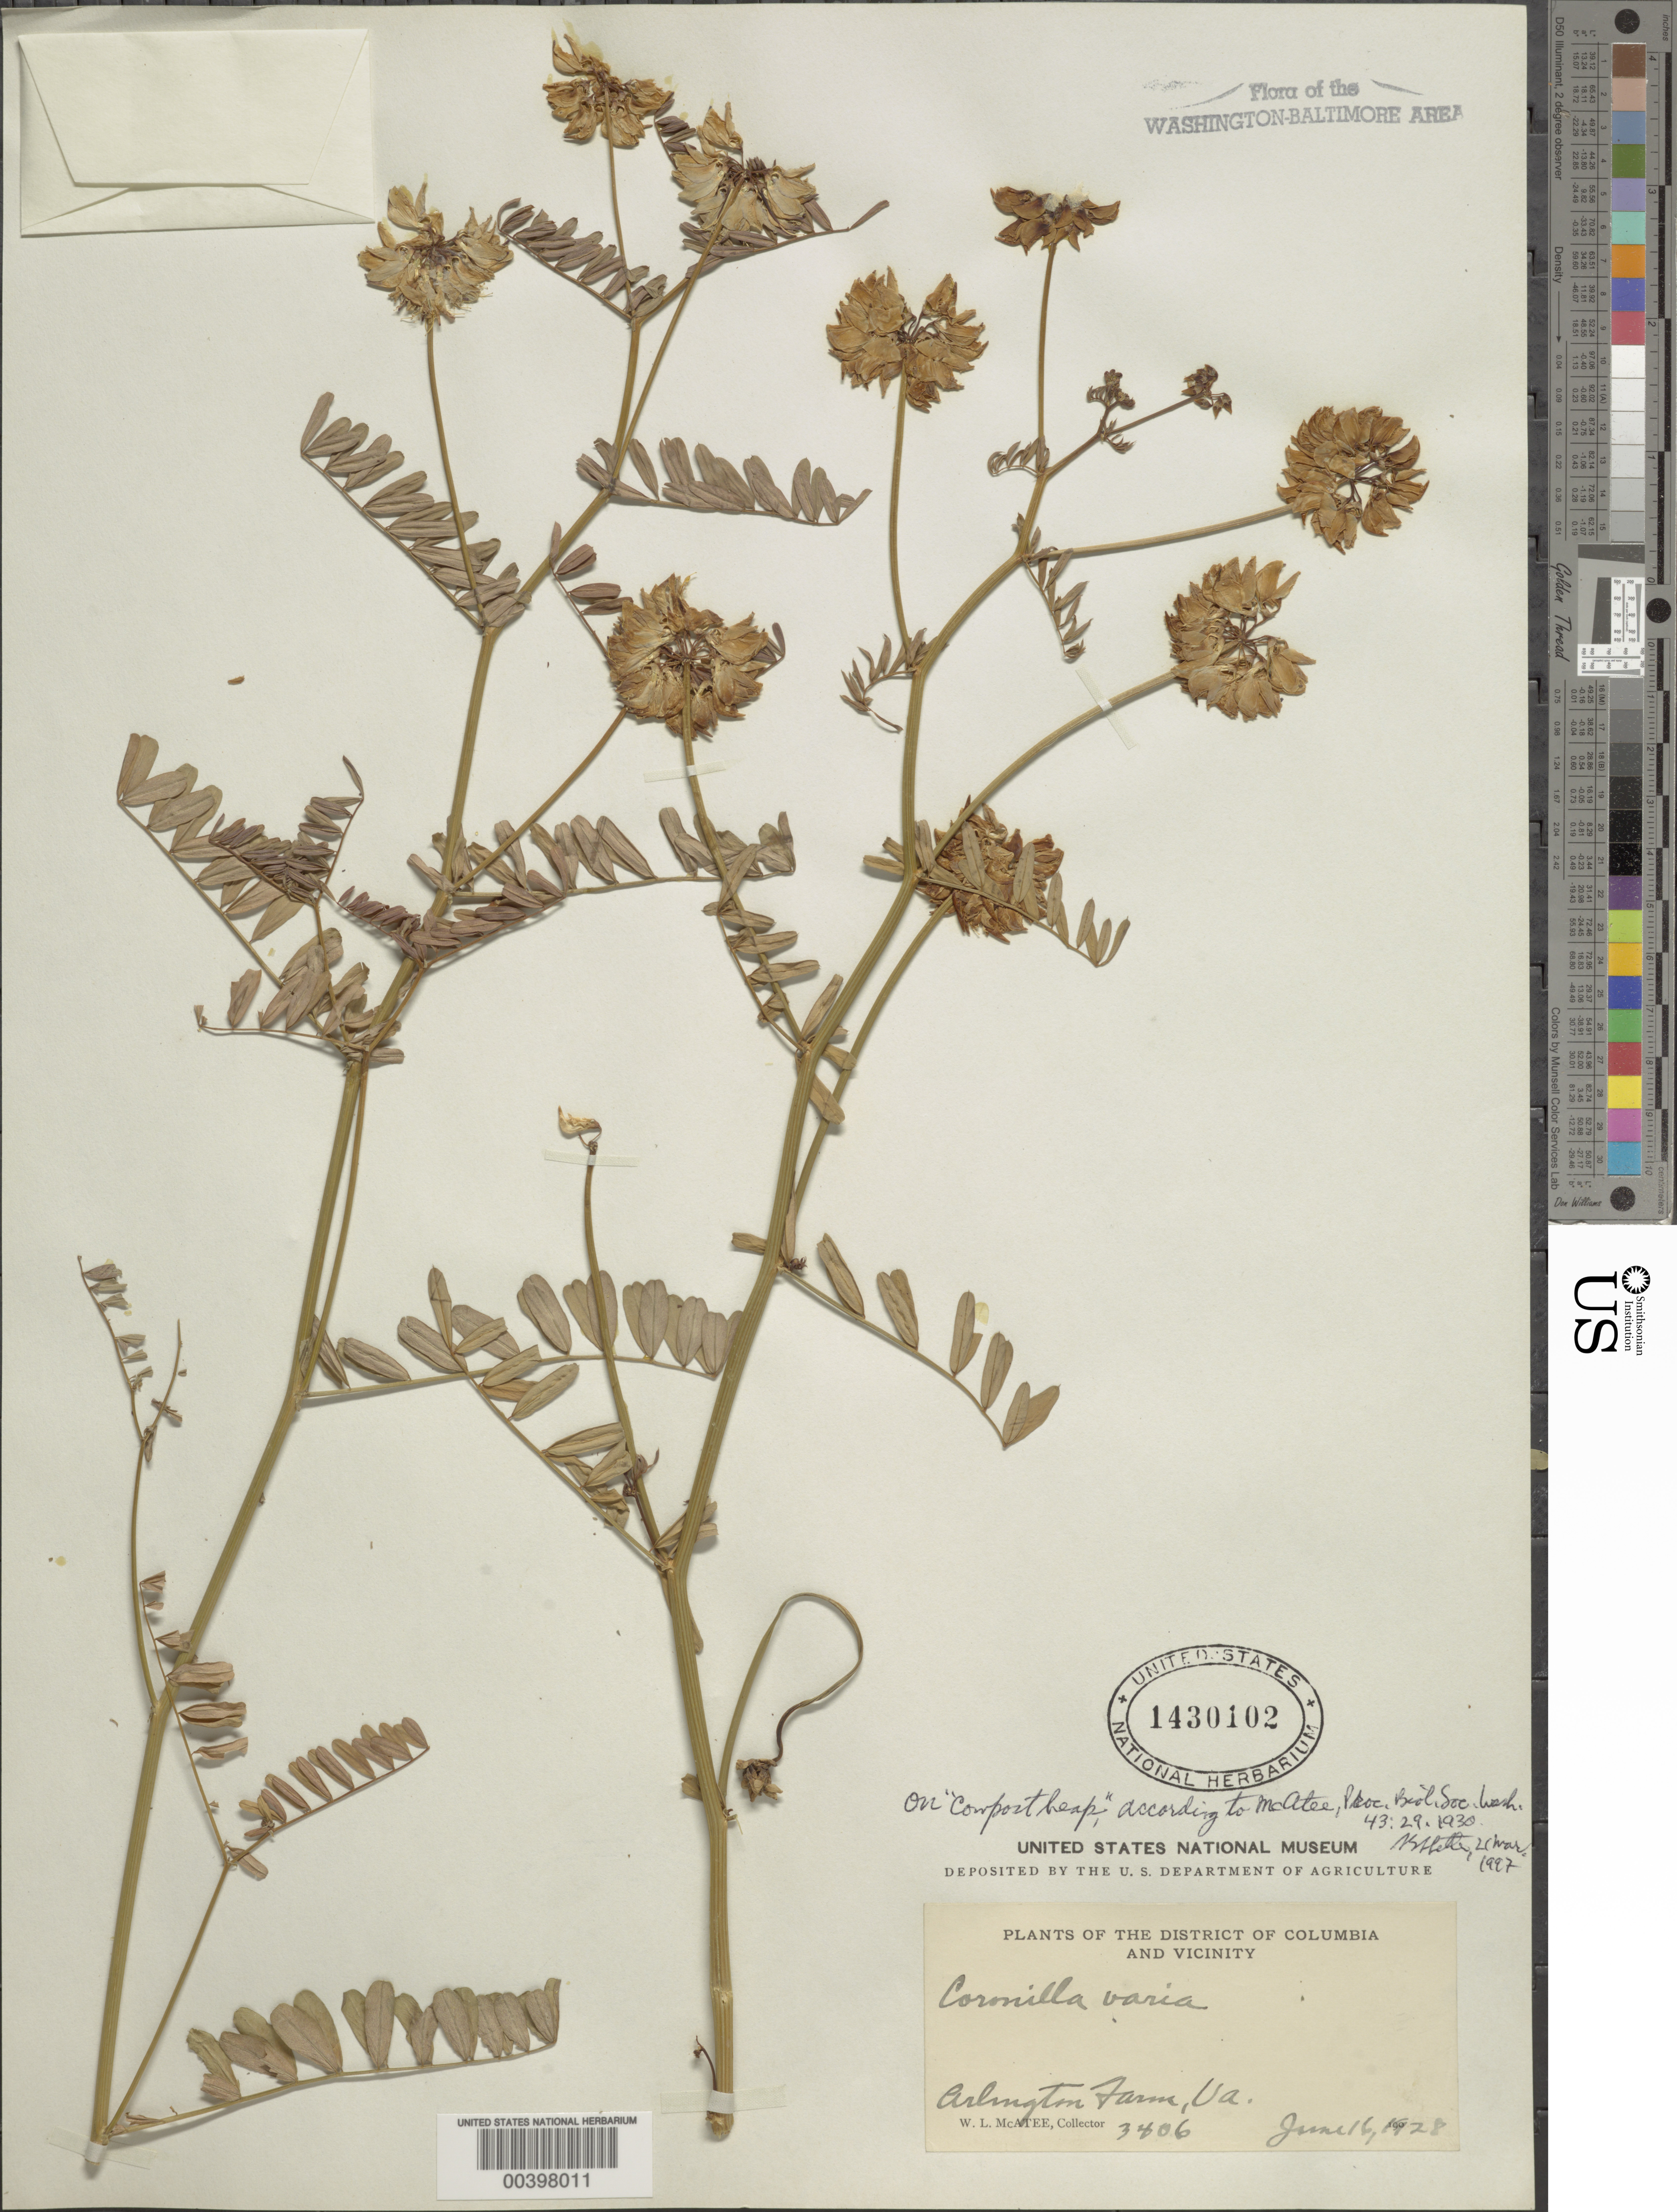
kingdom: Plantae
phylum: Tracheophyta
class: Magnoliopsida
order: Fabales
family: Fabaceae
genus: Coronilla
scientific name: Coronilla varia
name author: L.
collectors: W. McAtee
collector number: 3806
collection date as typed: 16 Jun 1928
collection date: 1928-06-16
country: United States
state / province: Virginia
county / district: Arlington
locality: Arlington Farm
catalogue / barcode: US 1430102